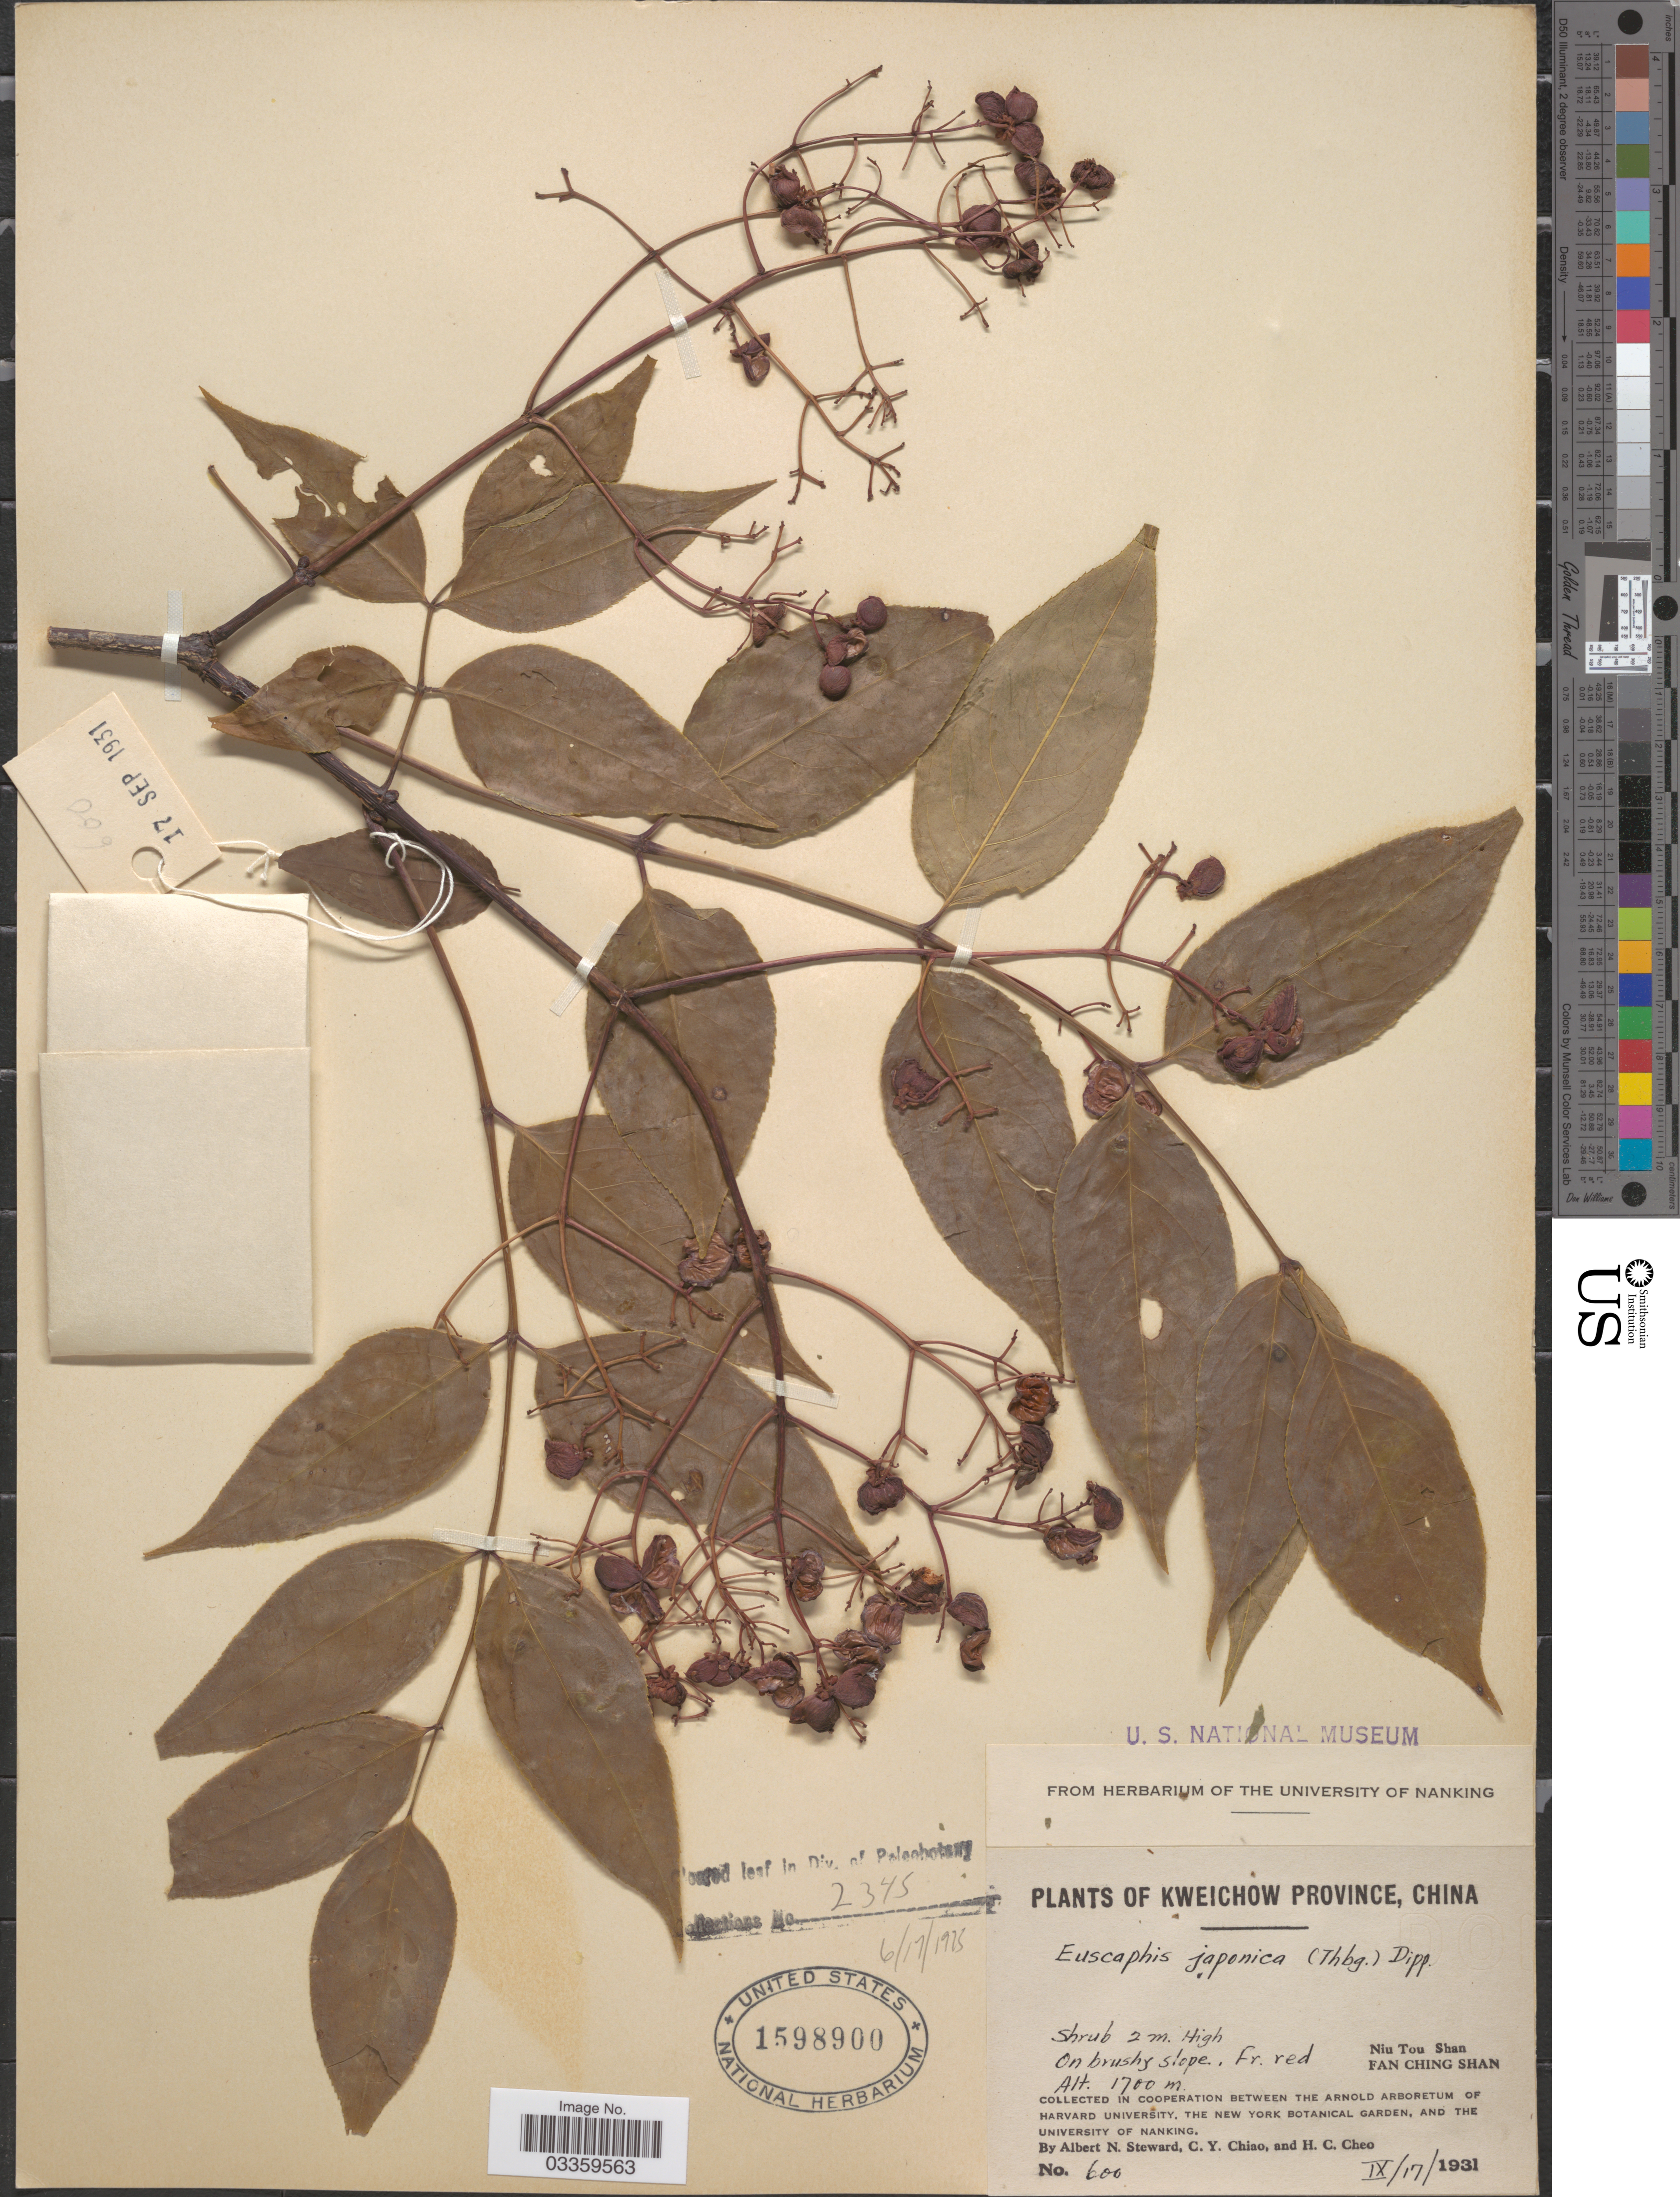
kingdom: Plantae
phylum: Tracheophyta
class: Magnoliopsida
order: Crossosomatales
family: Staphyleaceae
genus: Euscaphis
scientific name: Euscaphis japonica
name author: (Thunb.) Kanitz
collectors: A. N. Steward, C. Y. Chiao & H. Cheo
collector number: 600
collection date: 1931-09-17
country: China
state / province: Guizhou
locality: Kweichow Province. Niu Tou Shan. Fan Ching Shan.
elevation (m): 1700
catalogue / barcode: US 1598900